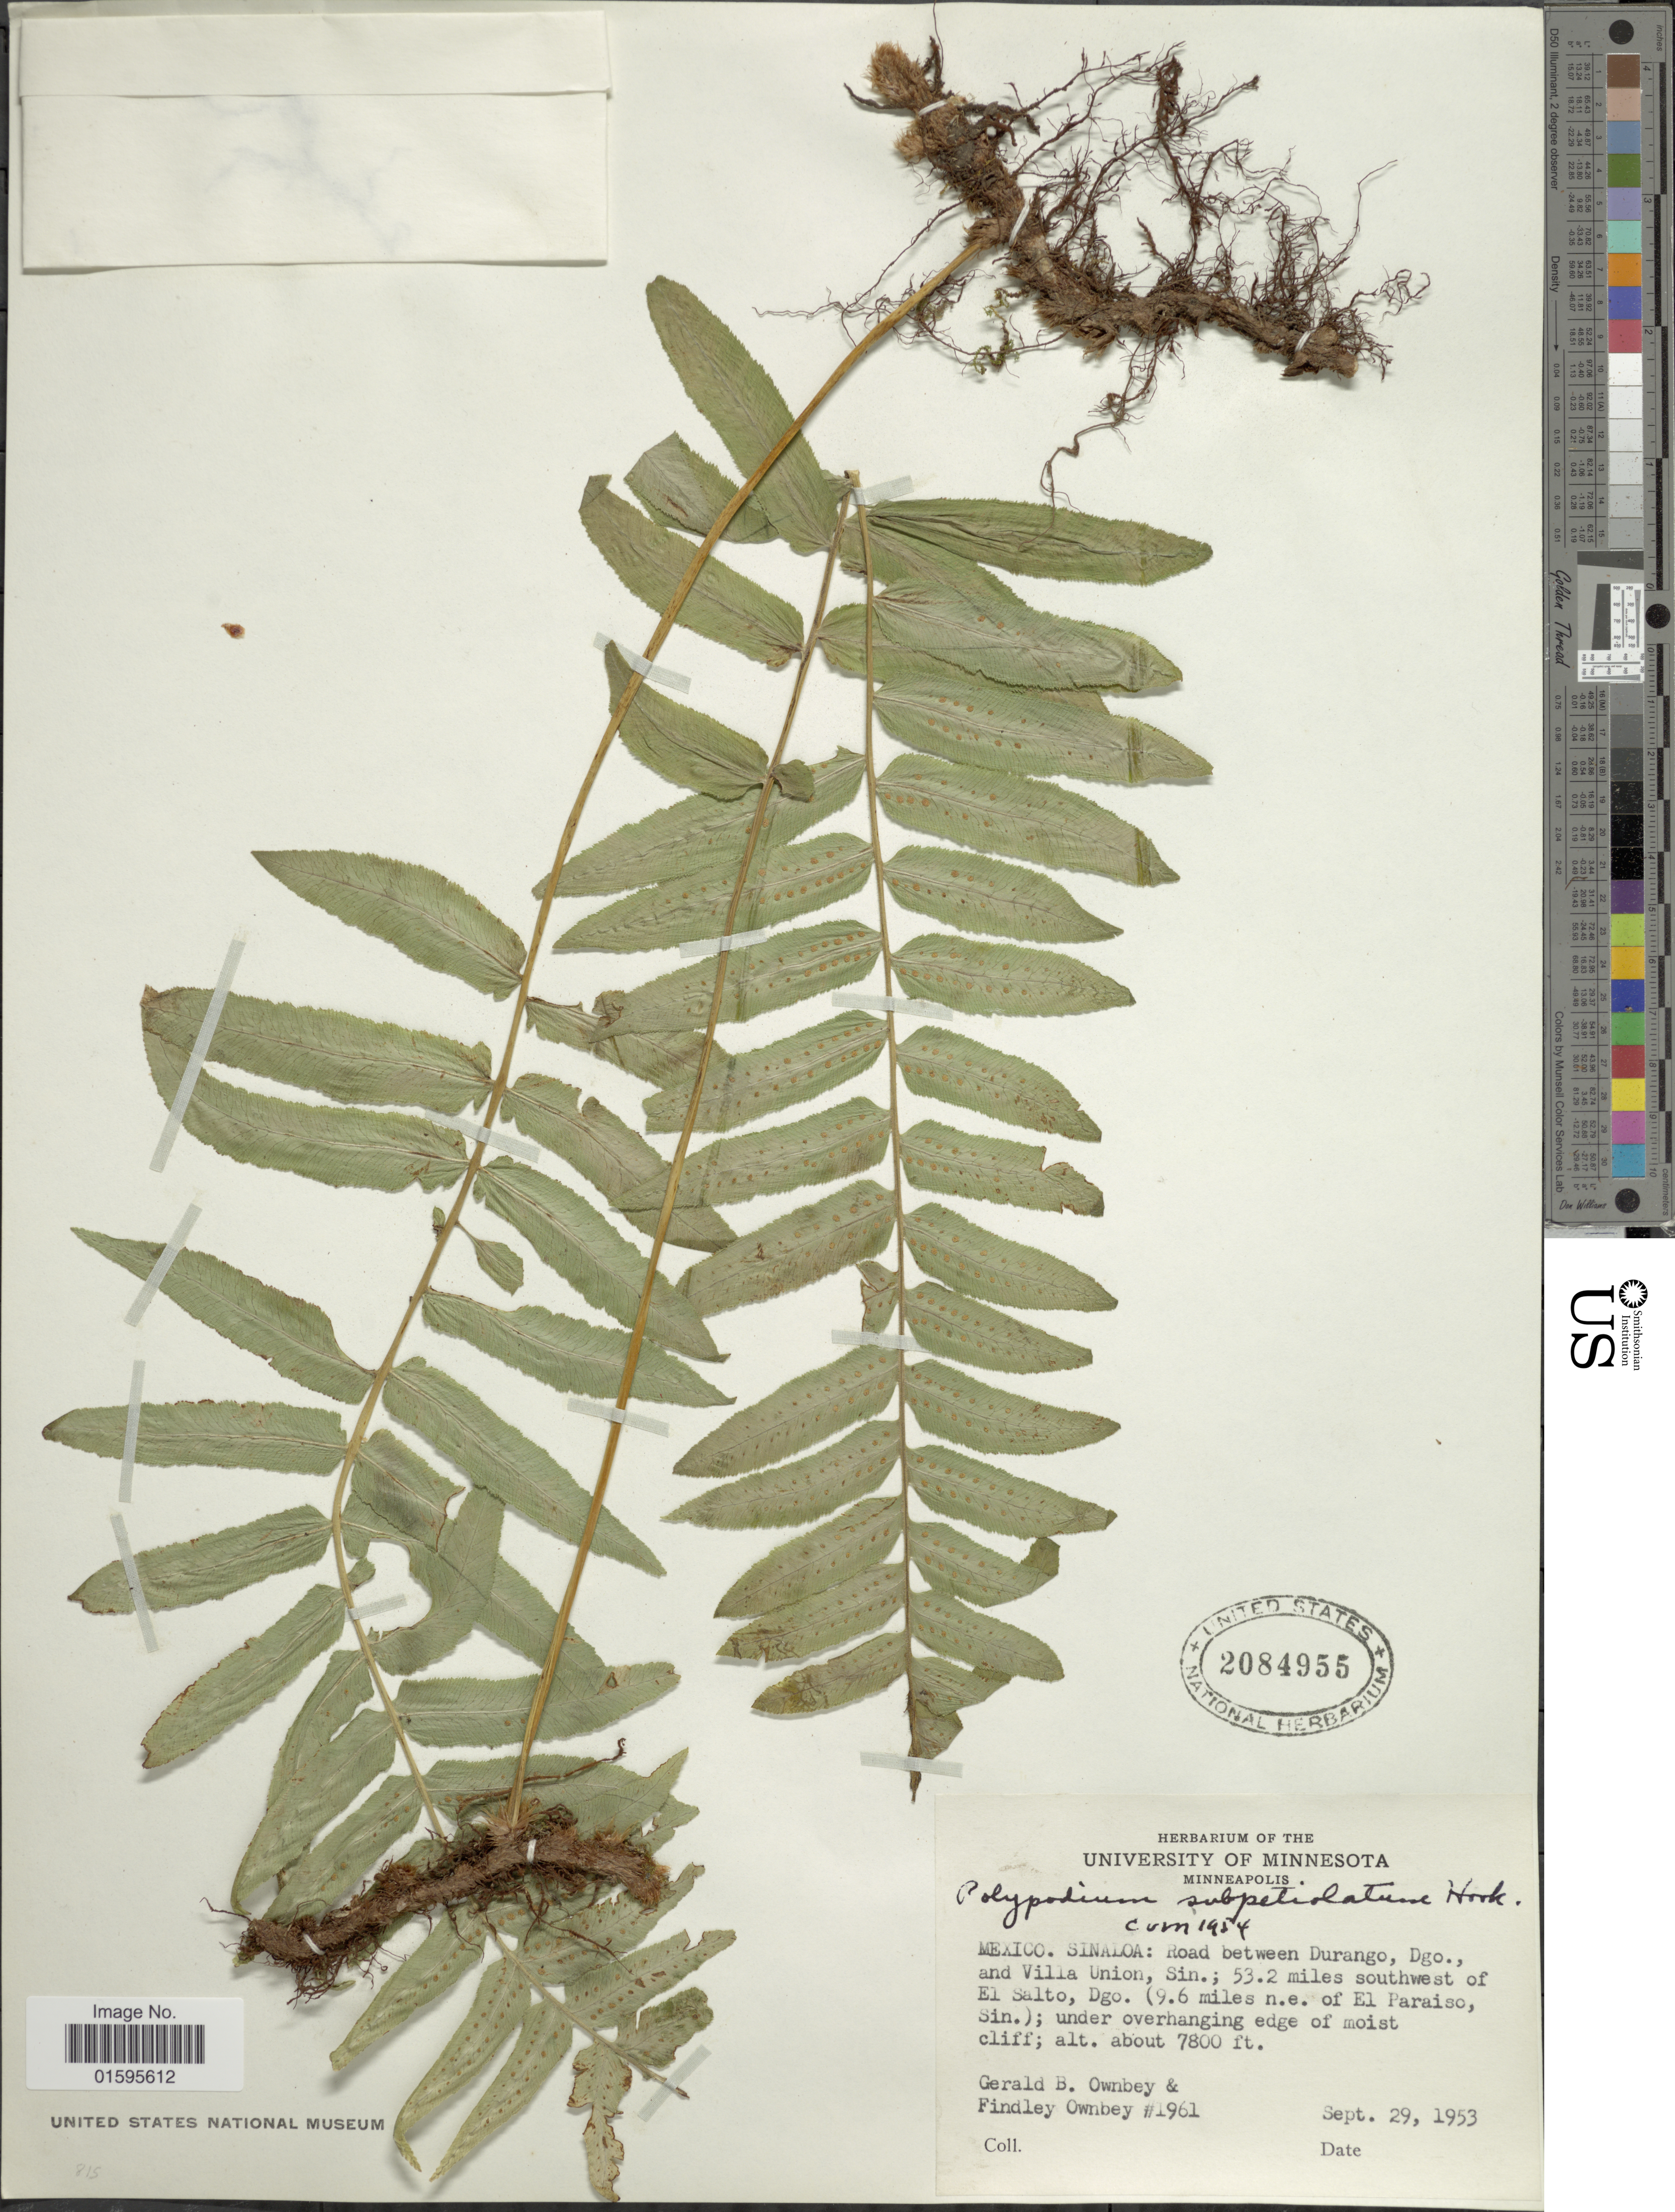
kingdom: Plantae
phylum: Tracheophyta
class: Polypodiopsida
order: Polypodiales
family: Polypodiaceae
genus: Polypodium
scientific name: Polypodium subpetiolatum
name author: Hook.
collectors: G. B. Ownbey & F. Ownbey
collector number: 1961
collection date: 1953-09-29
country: Mexico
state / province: Sinaloa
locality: Sinaloa: Road between Durango, Dgo., and Villa Union, Sin.; 53.2 miles southwest of El Salto, Dgo. (9.6 miles n.e. of El Paraiso, Sin.)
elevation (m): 2377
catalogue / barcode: US 2084955